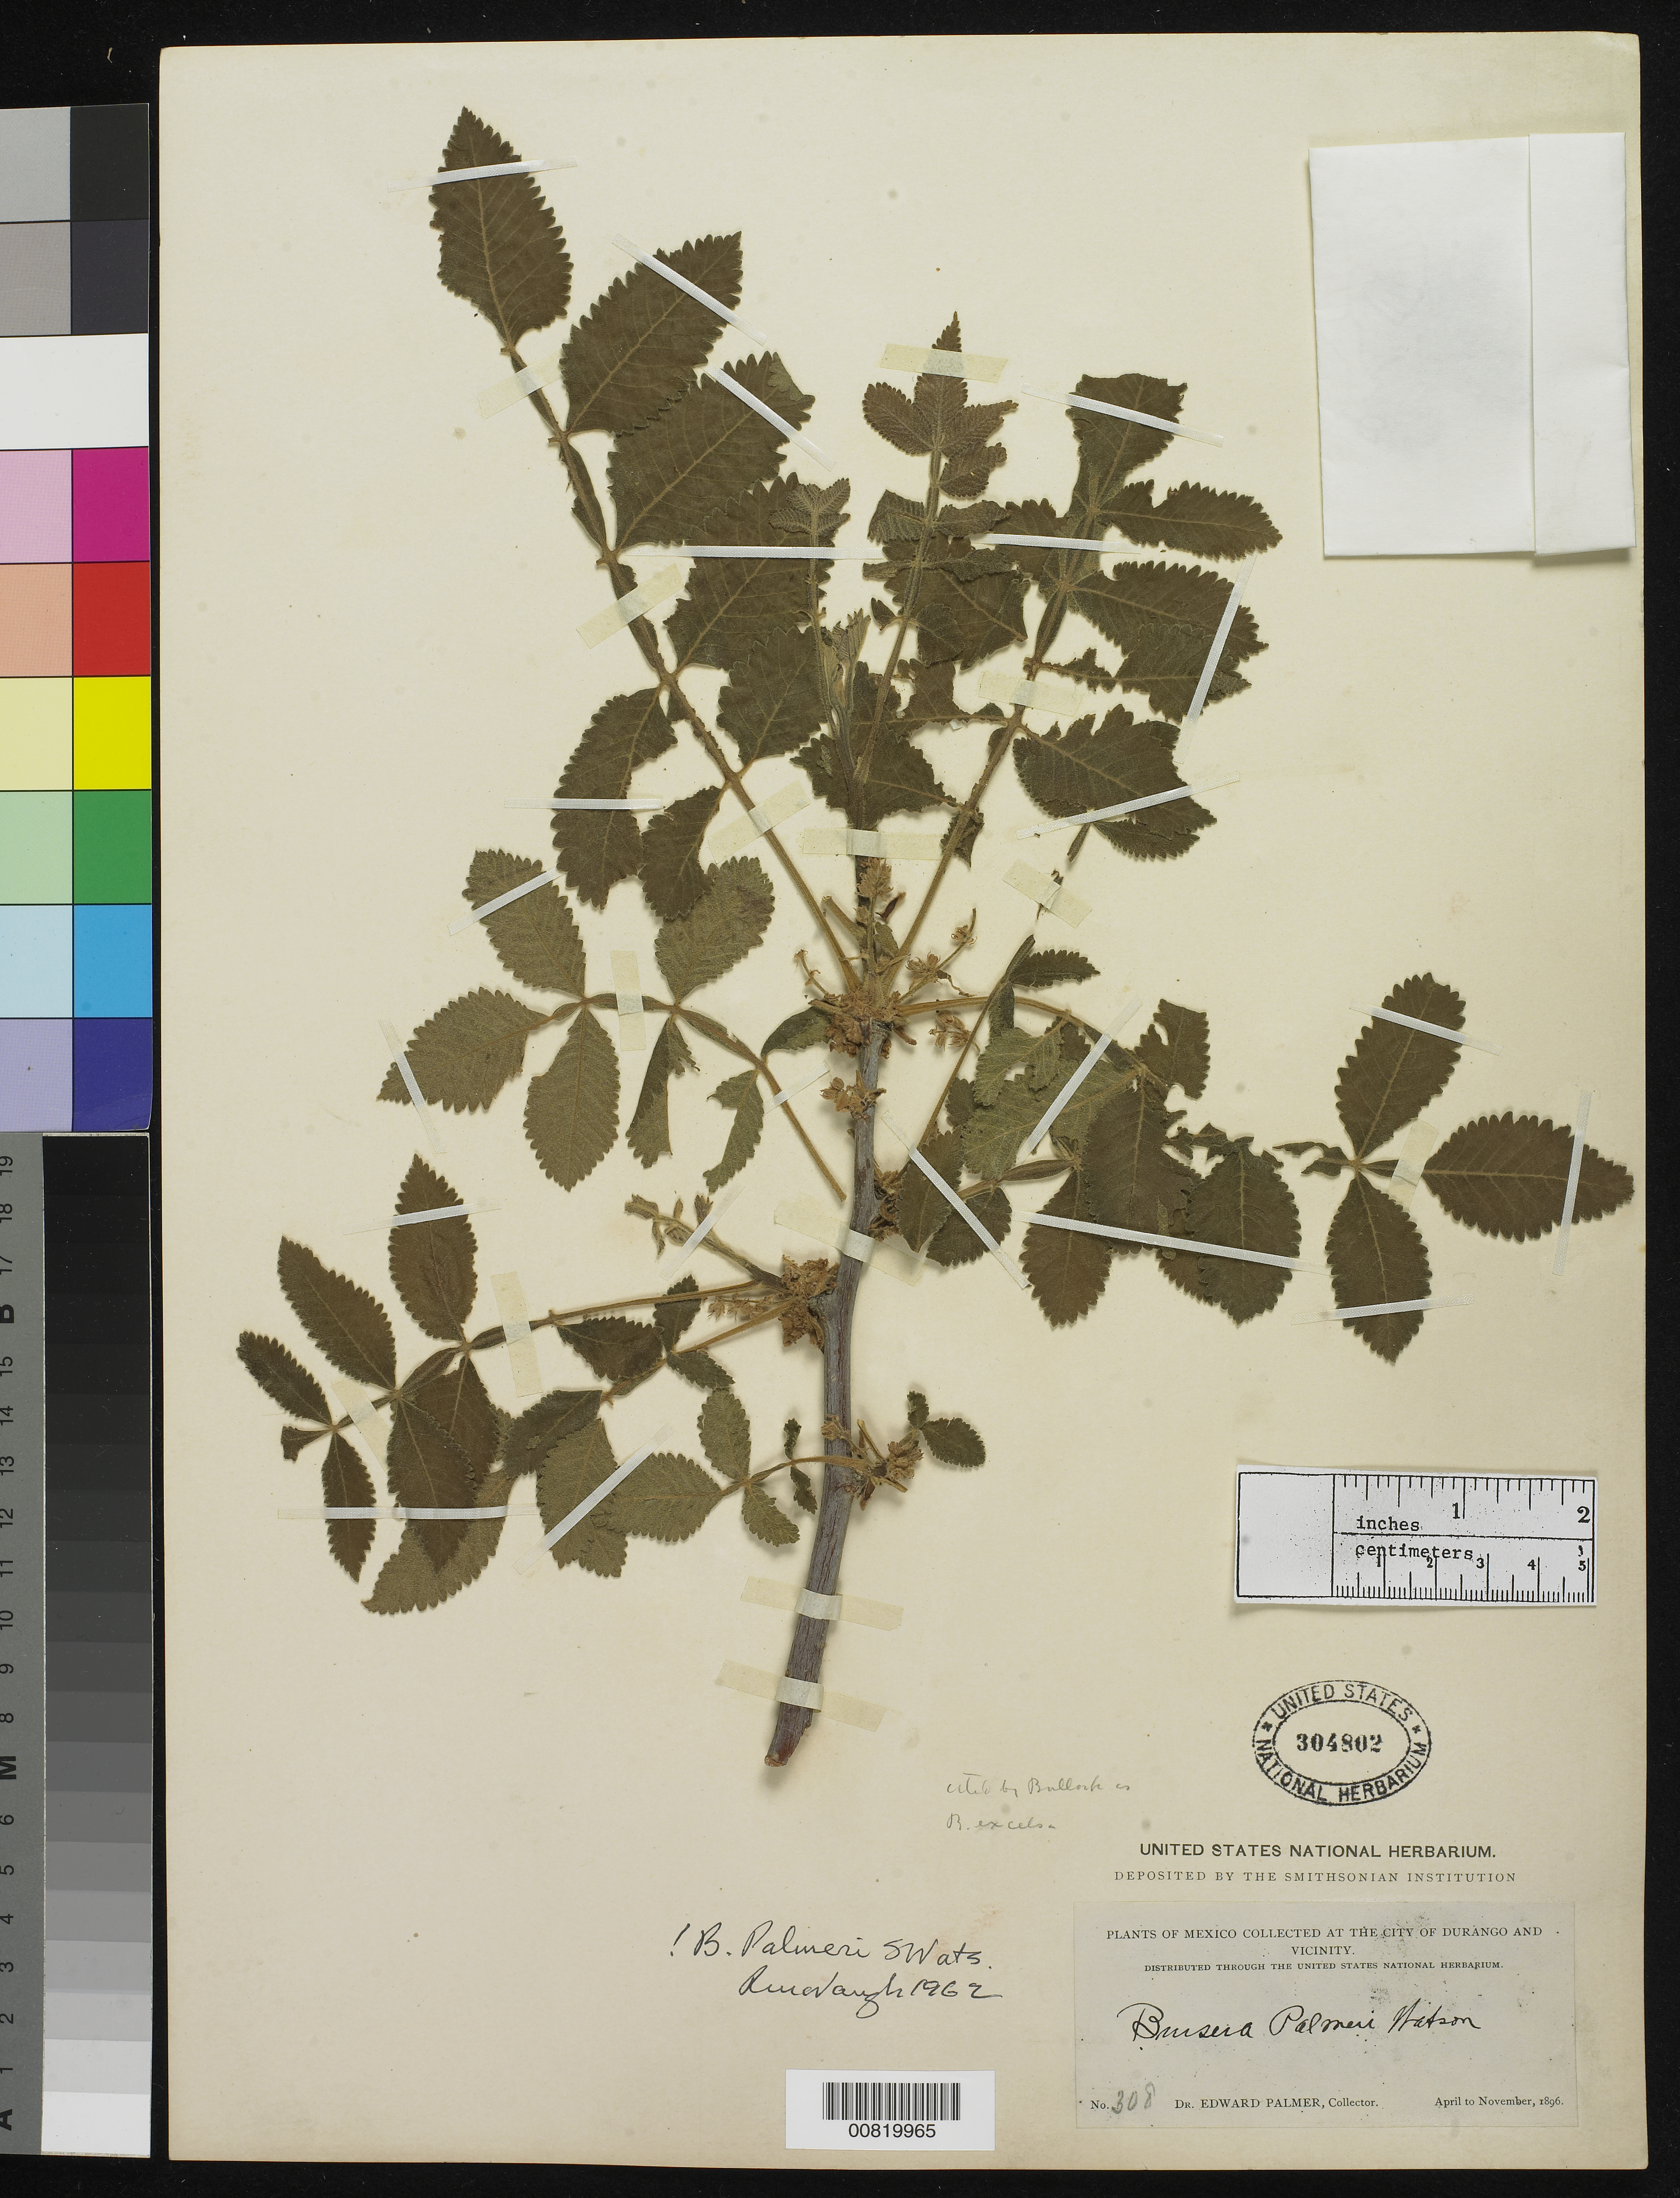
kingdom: Plantae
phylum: Tracheophyta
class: Magnoliopsida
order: Sapindales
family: Burseraceae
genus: Bursera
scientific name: Bursera palmeri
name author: S. Watson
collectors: E. Palmer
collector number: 308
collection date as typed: Apr 1896 to -- Nov 1896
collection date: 1896-04/1896-11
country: Mexico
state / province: Durango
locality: City of Durango and vicinity.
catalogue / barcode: US 304802